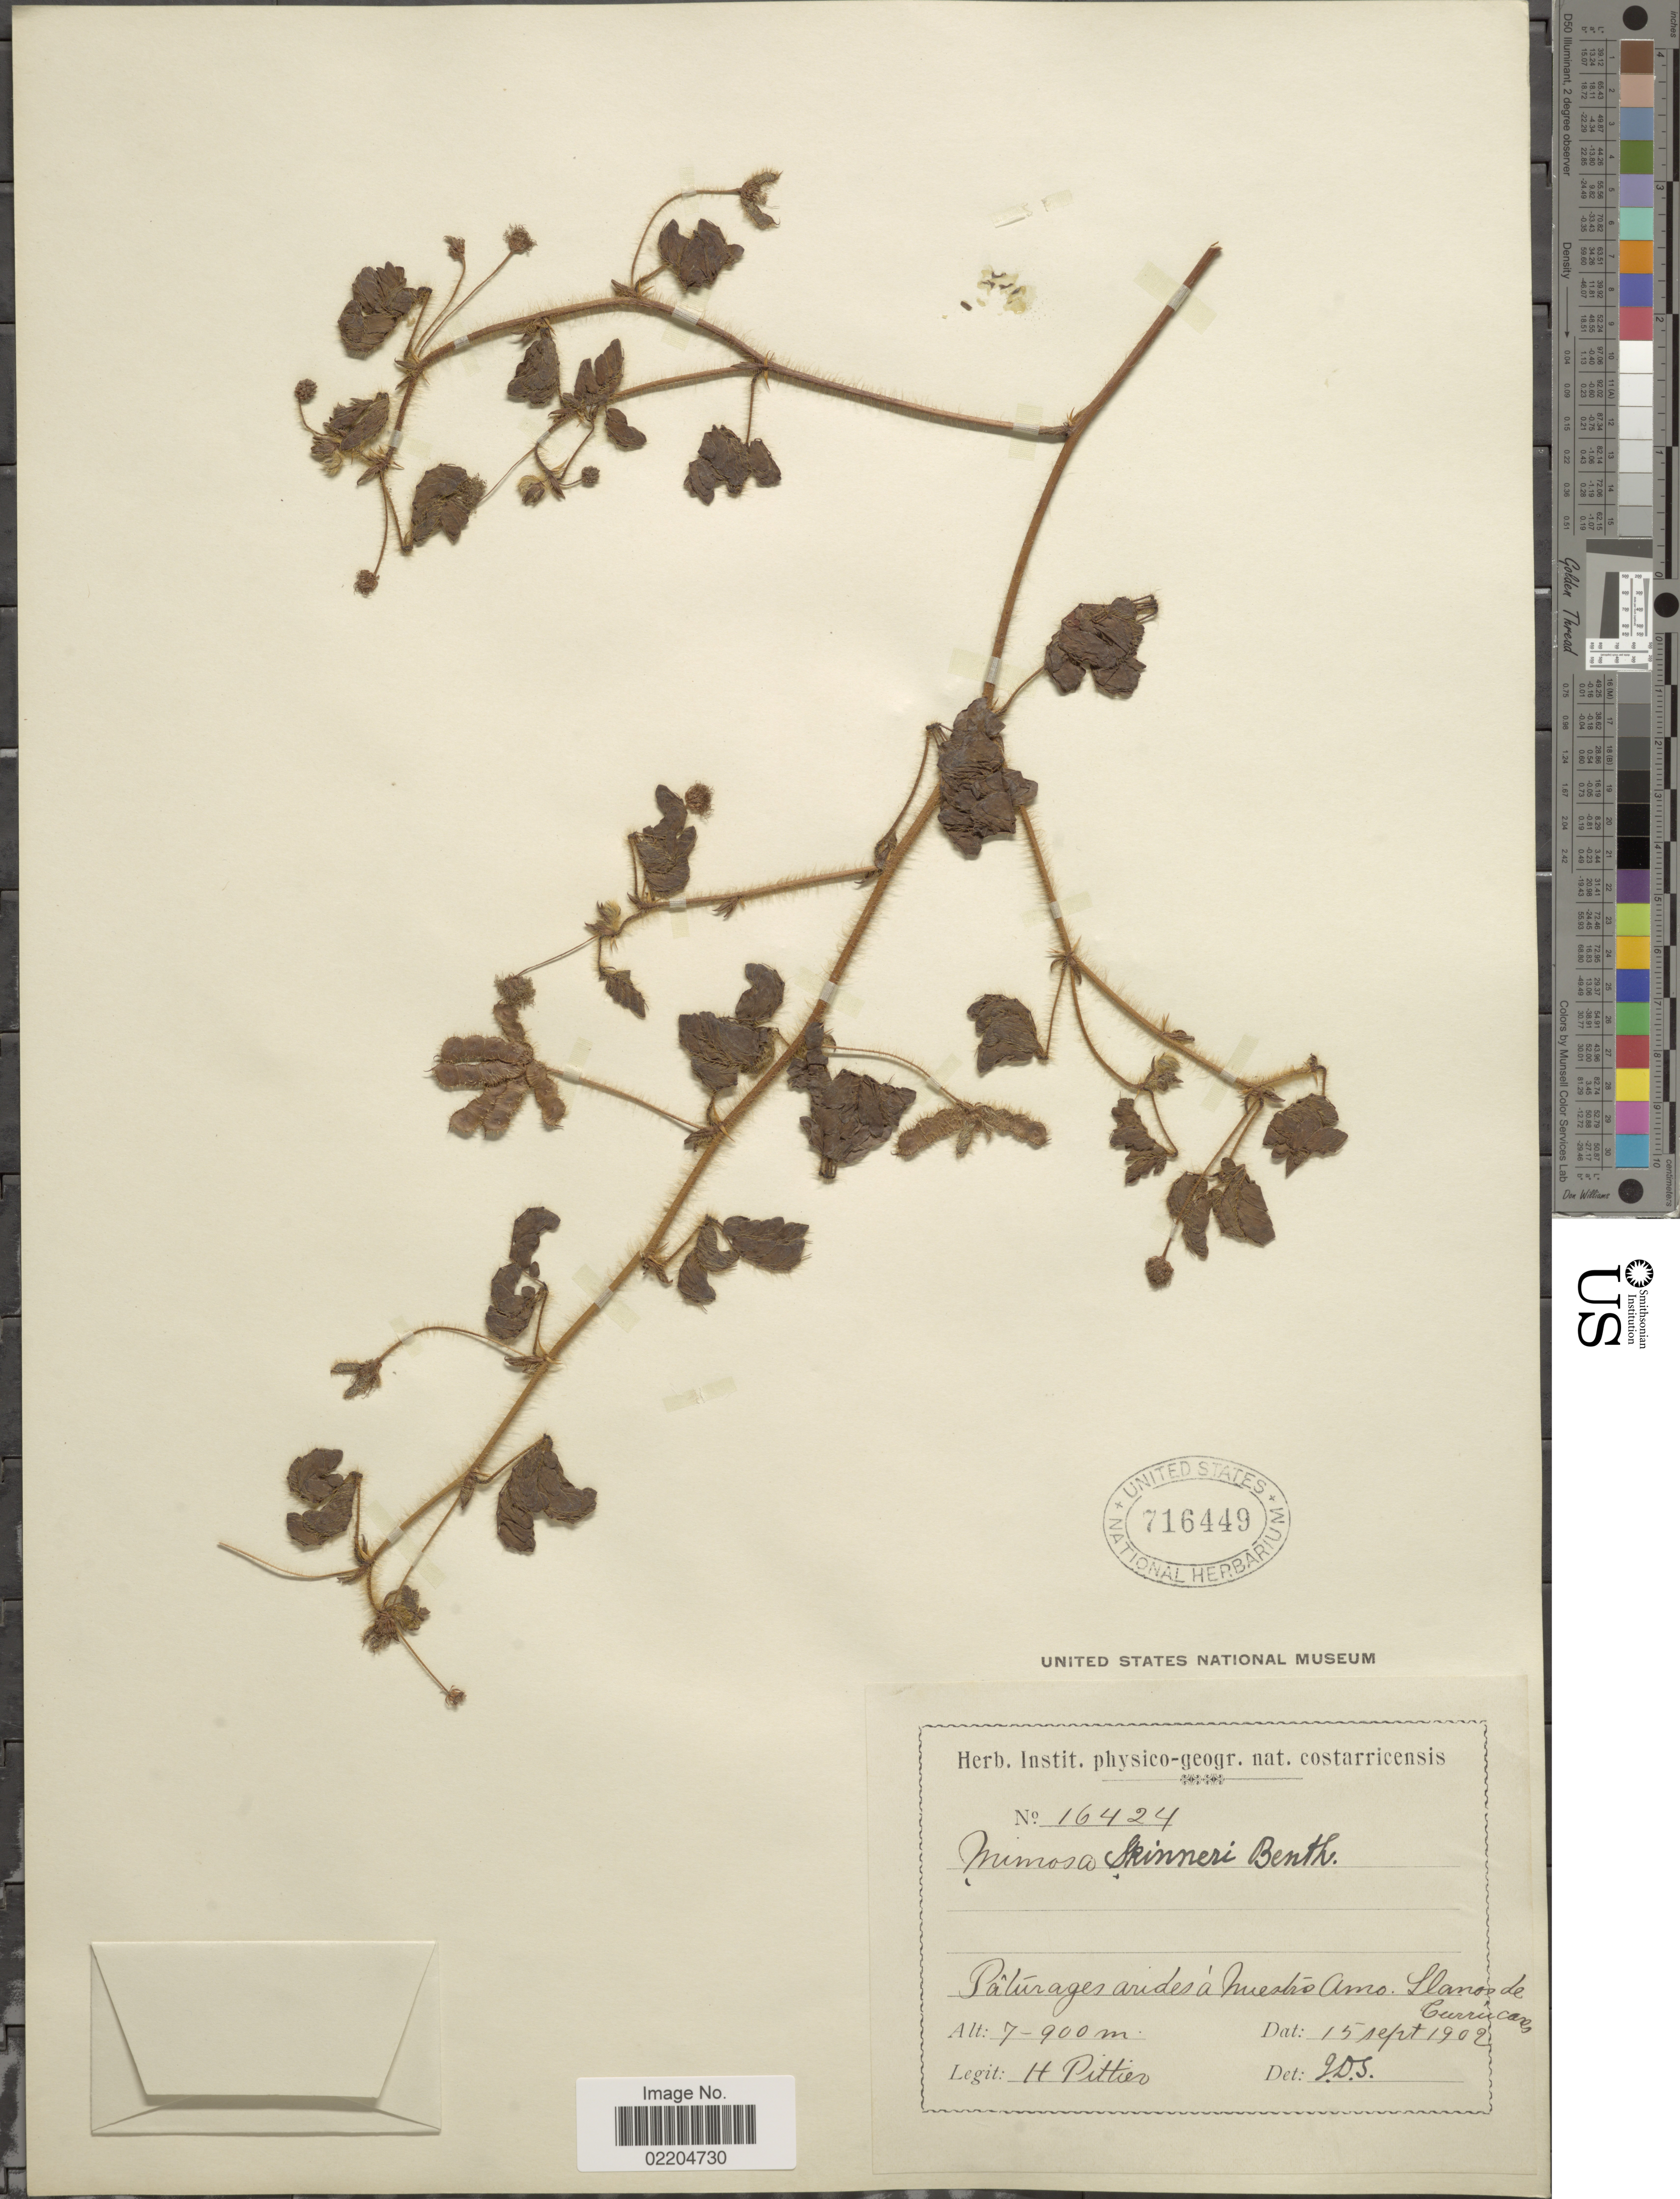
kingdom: Plantae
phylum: Tracheophyta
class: Magnoliopsida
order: Fabales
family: Fabaceae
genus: Mimosa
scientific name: Mimosa skinneri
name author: Benth.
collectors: H. F. Pittier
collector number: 16424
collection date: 1902-09-15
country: Costa Rica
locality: Paturages arides a Nuestro Amo. Llanos de Turrúcares [arid pastures at Nuestro Amo. Plans of Turrúcares]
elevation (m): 700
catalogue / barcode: US 716449